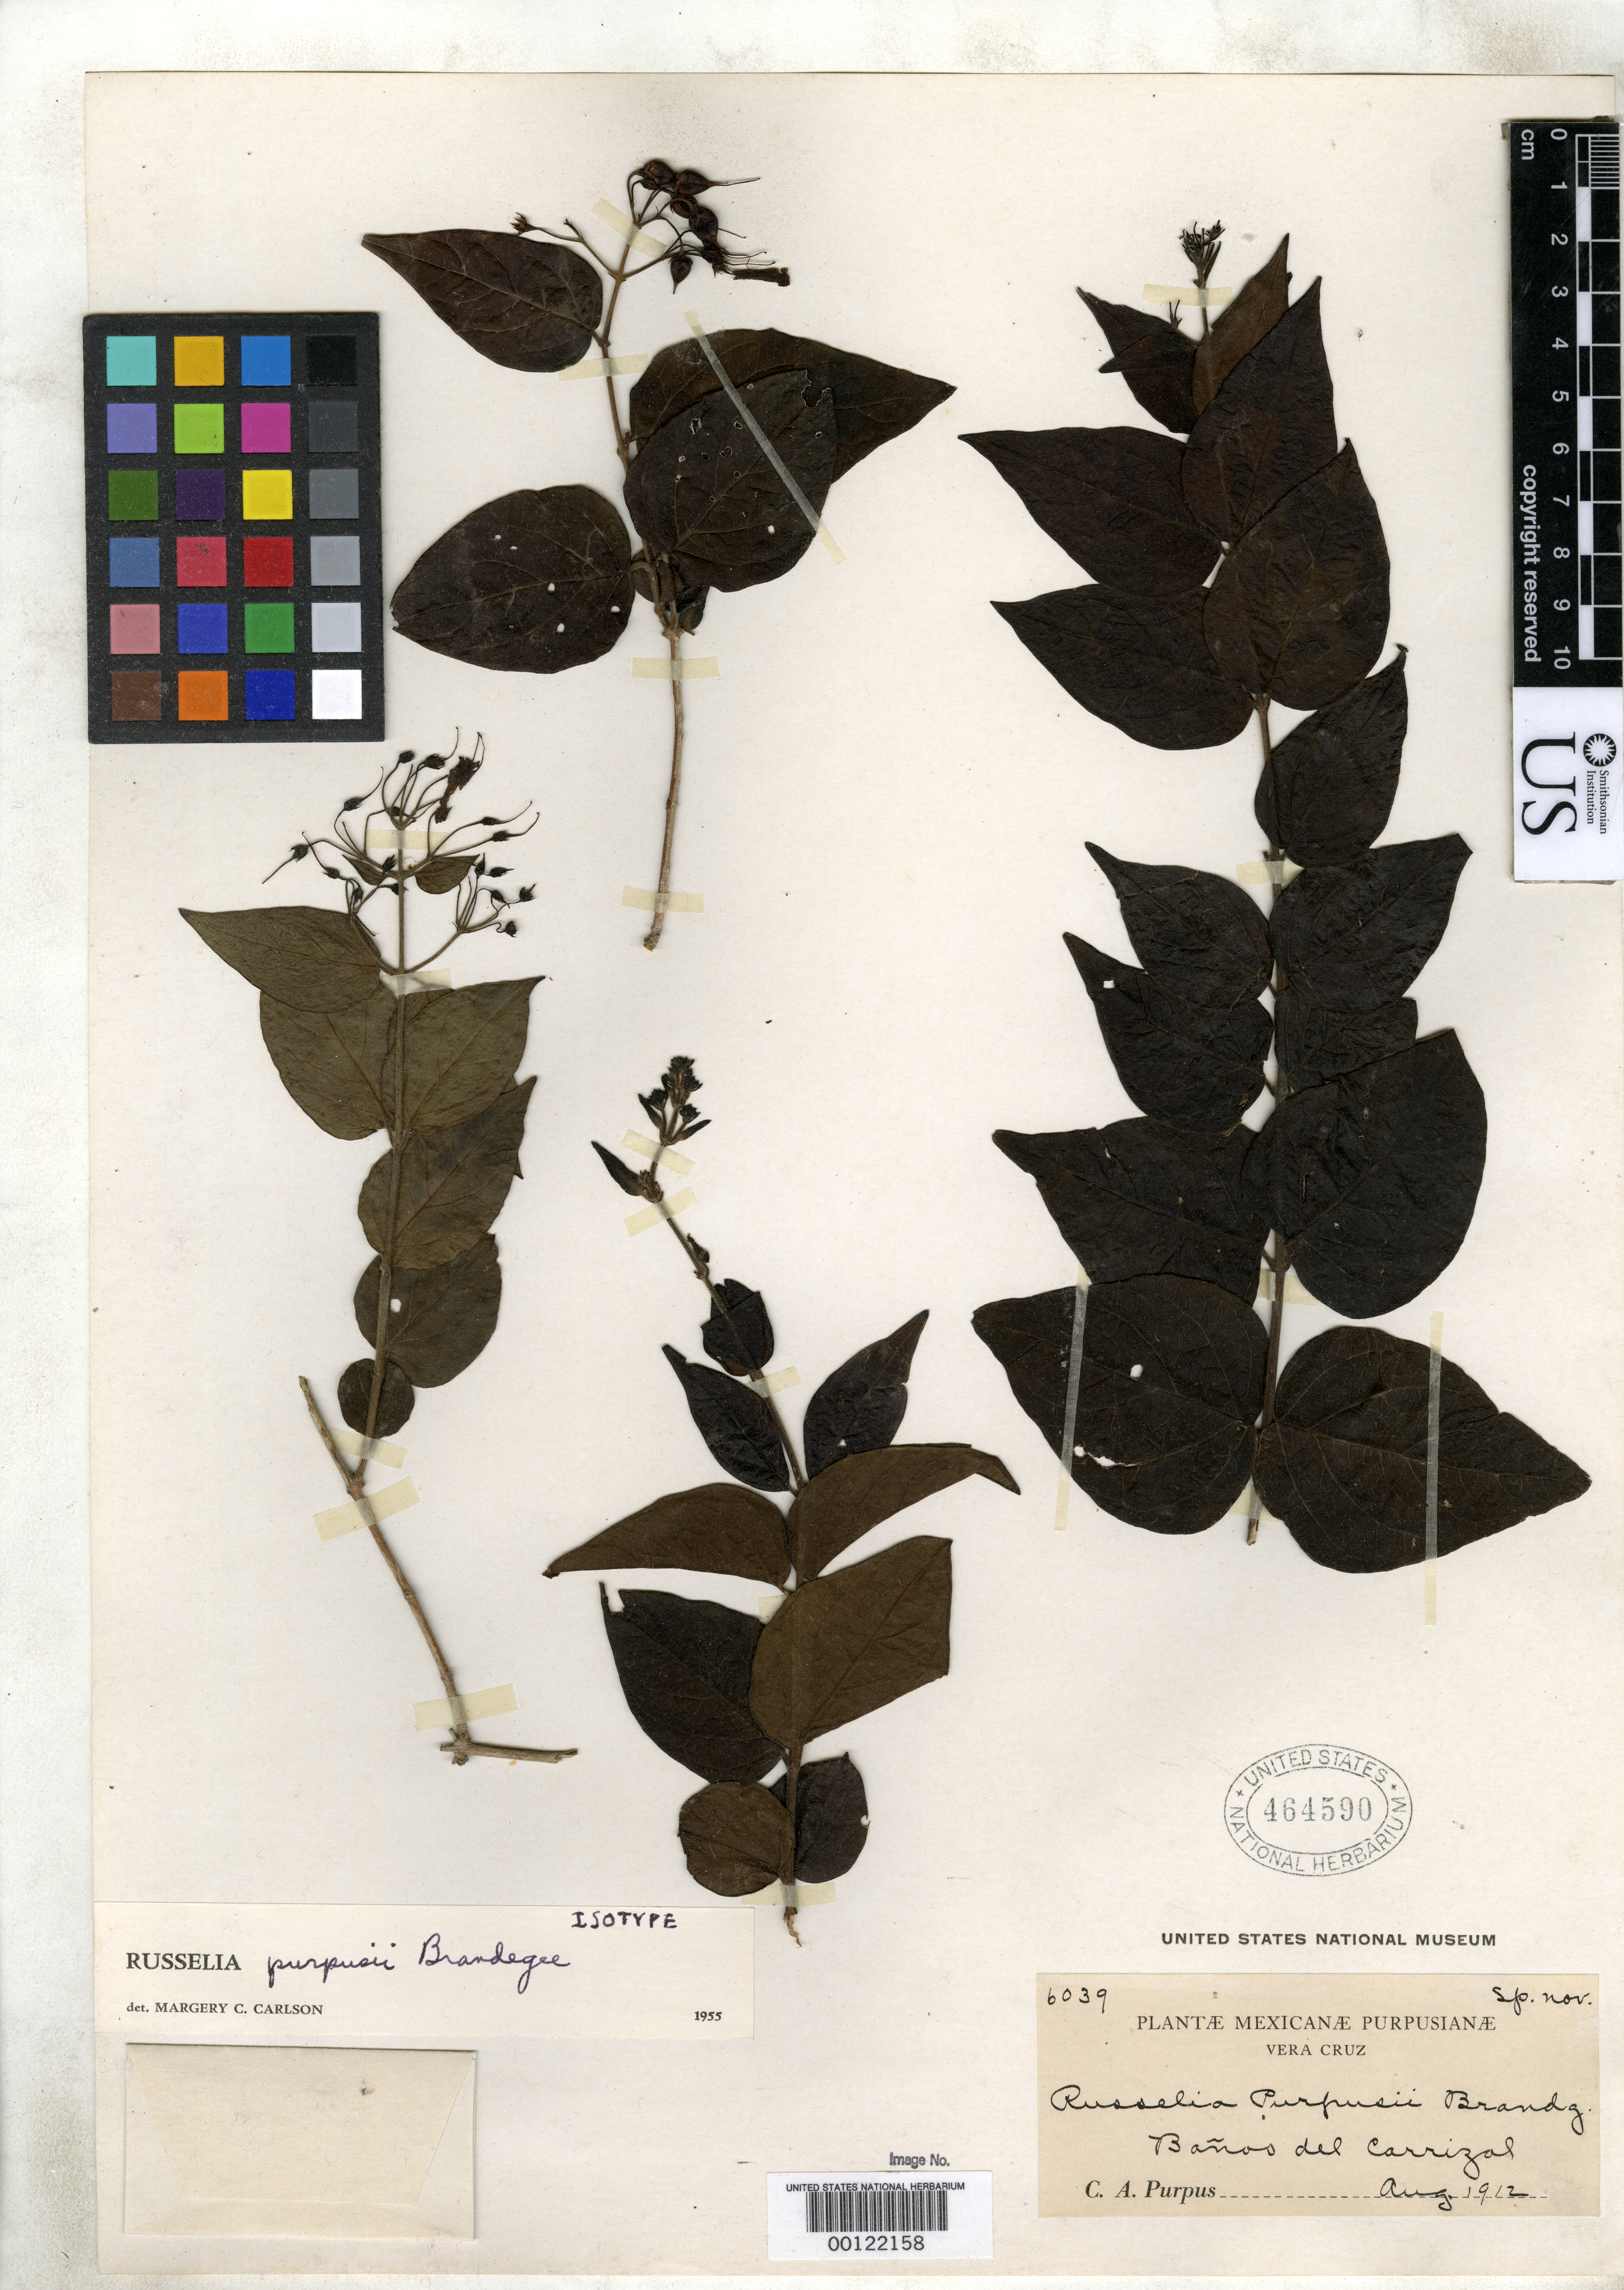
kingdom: Plantae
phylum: Tracheophyta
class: Magnoliopsida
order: Lamiales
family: Plantaginaceae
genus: Russelia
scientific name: Russelia purpusii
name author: Brandegee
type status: Isotype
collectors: C. A. Purpus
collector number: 6039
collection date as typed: Aug 1912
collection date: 1912-08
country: Mexico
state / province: Veracruz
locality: Banos del Carrizal.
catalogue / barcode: US 464590